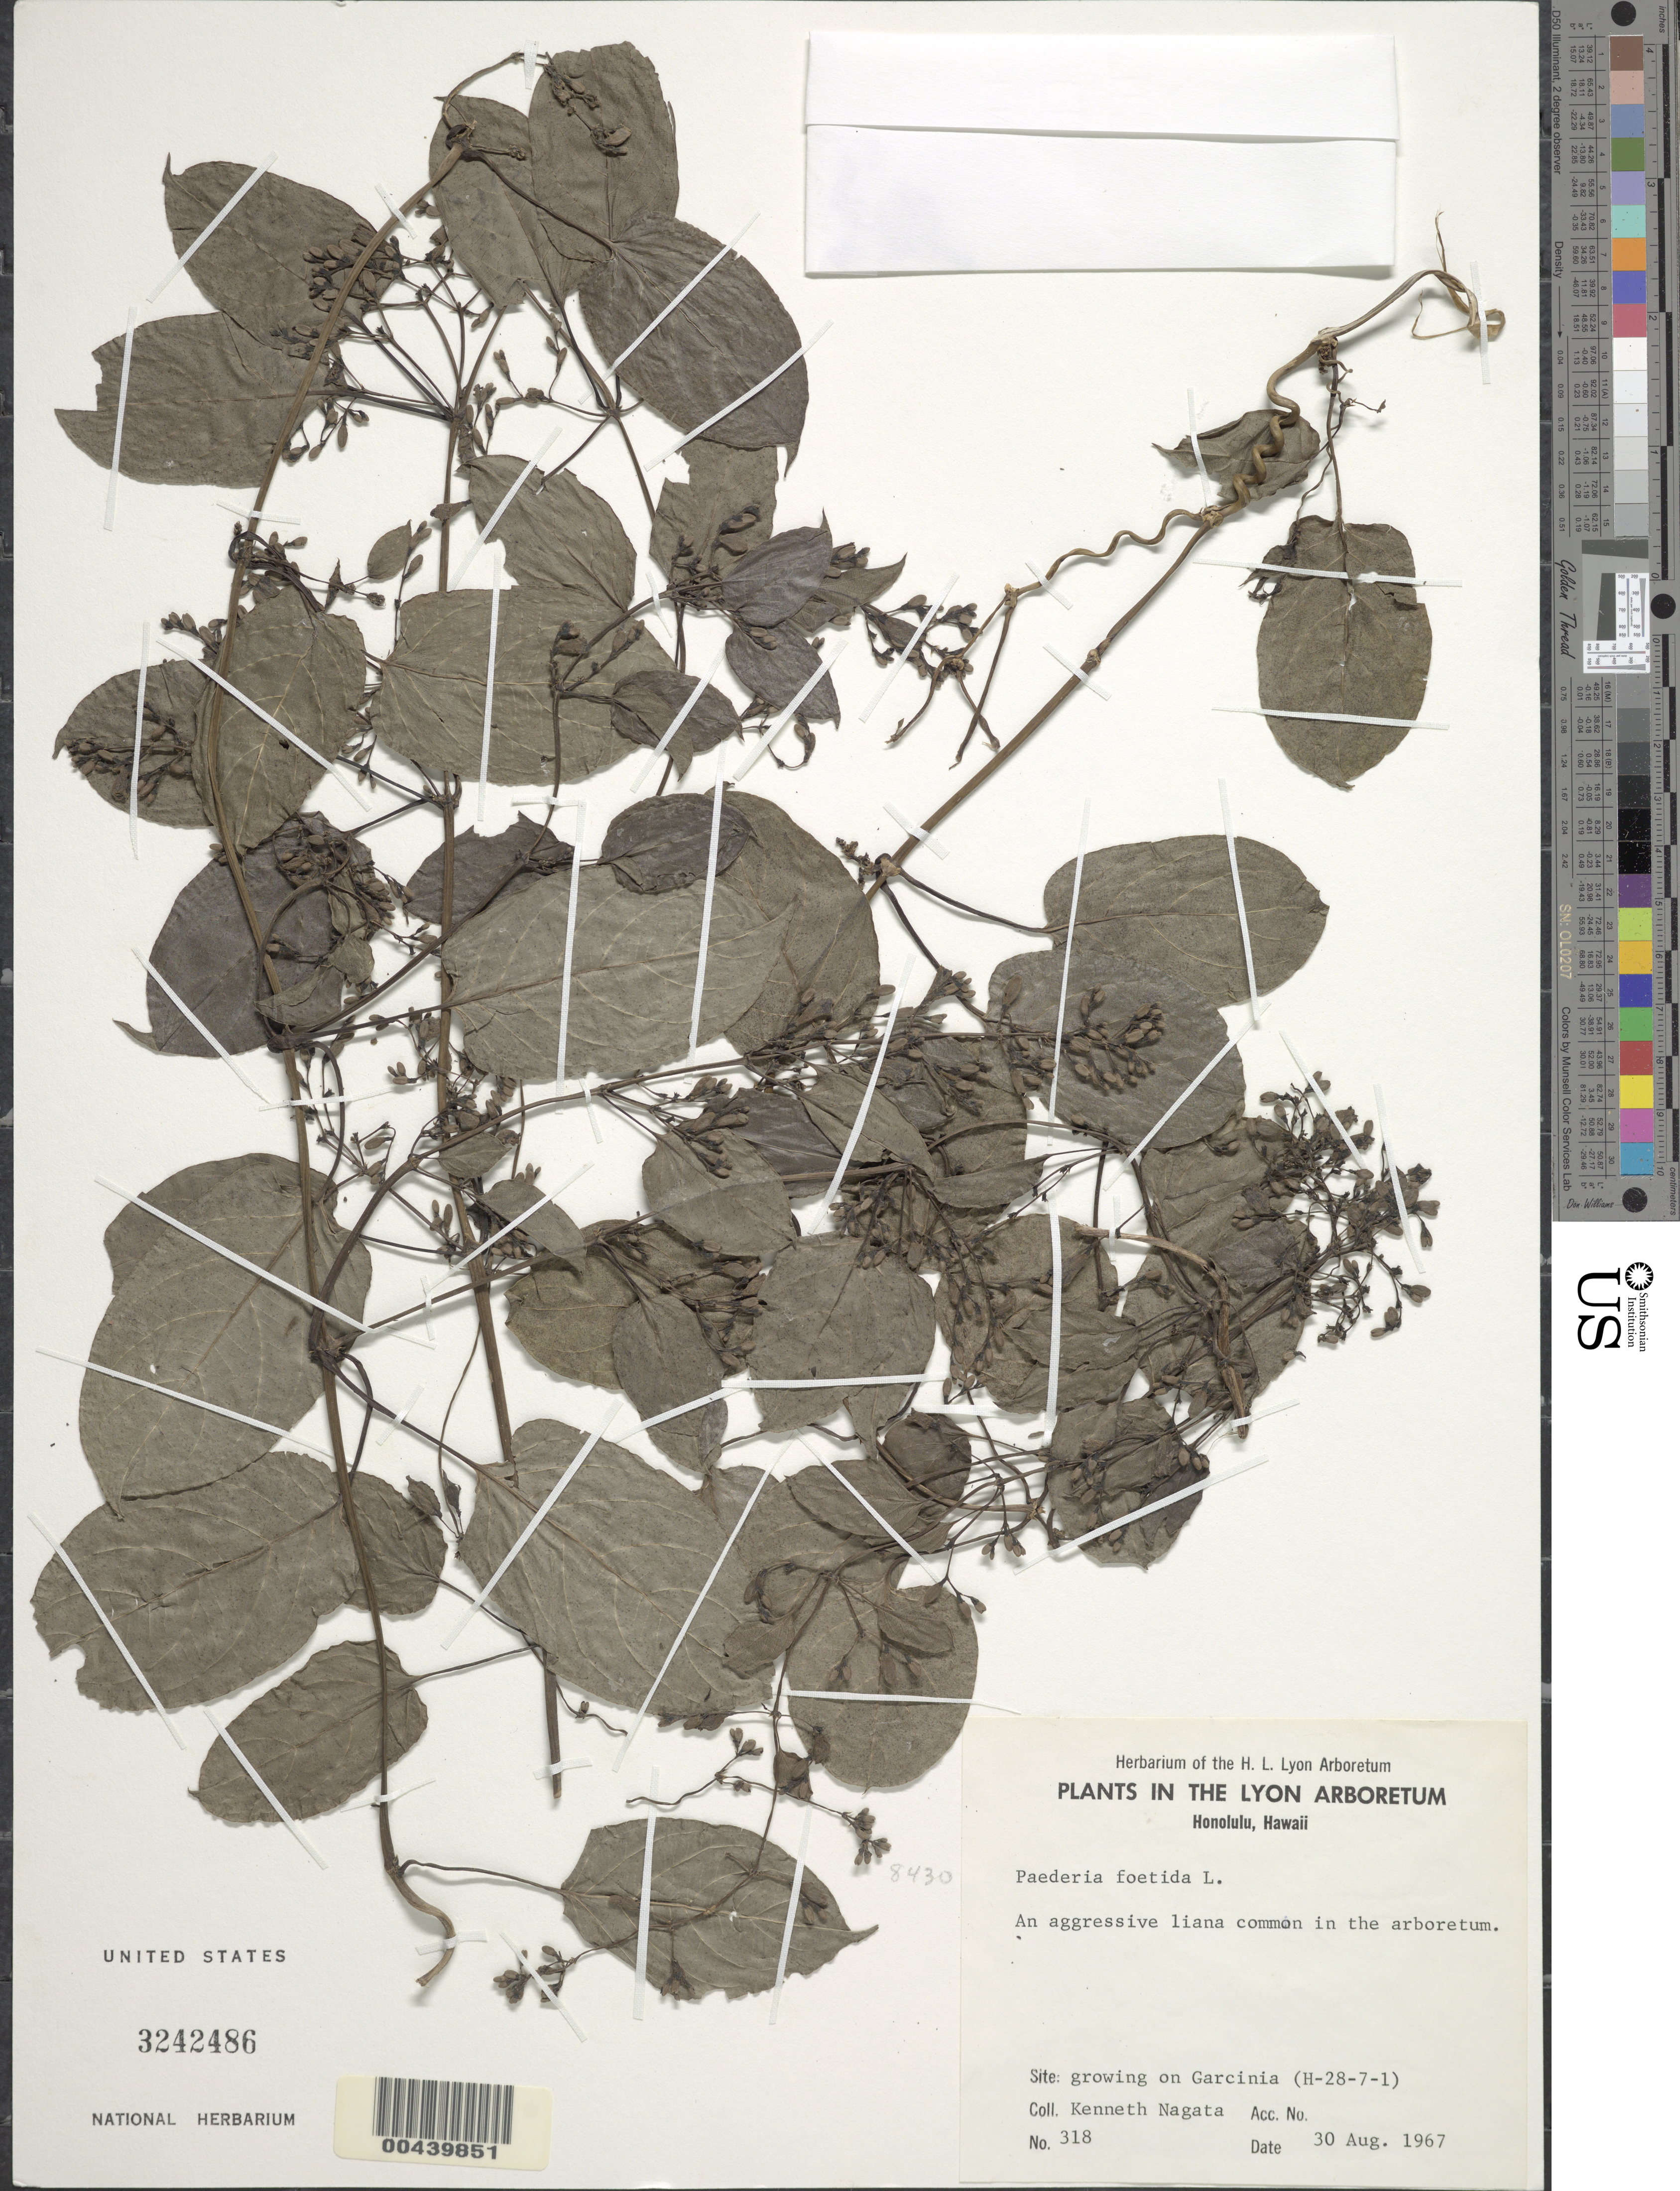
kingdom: Plantae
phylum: Tracheophyta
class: Magnoliopsida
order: Gentianales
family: Rubiaceae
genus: Paederia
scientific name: Paederia foetida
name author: L.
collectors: K. Nagata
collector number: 318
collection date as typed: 30 Aug 1967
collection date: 1967-08-30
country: United States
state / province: Hawaii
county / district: Honolulu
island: Oahu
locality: Site: (H-28-7-1), in the Lyon Arboretum, Honolulu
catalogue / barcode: US 3242486